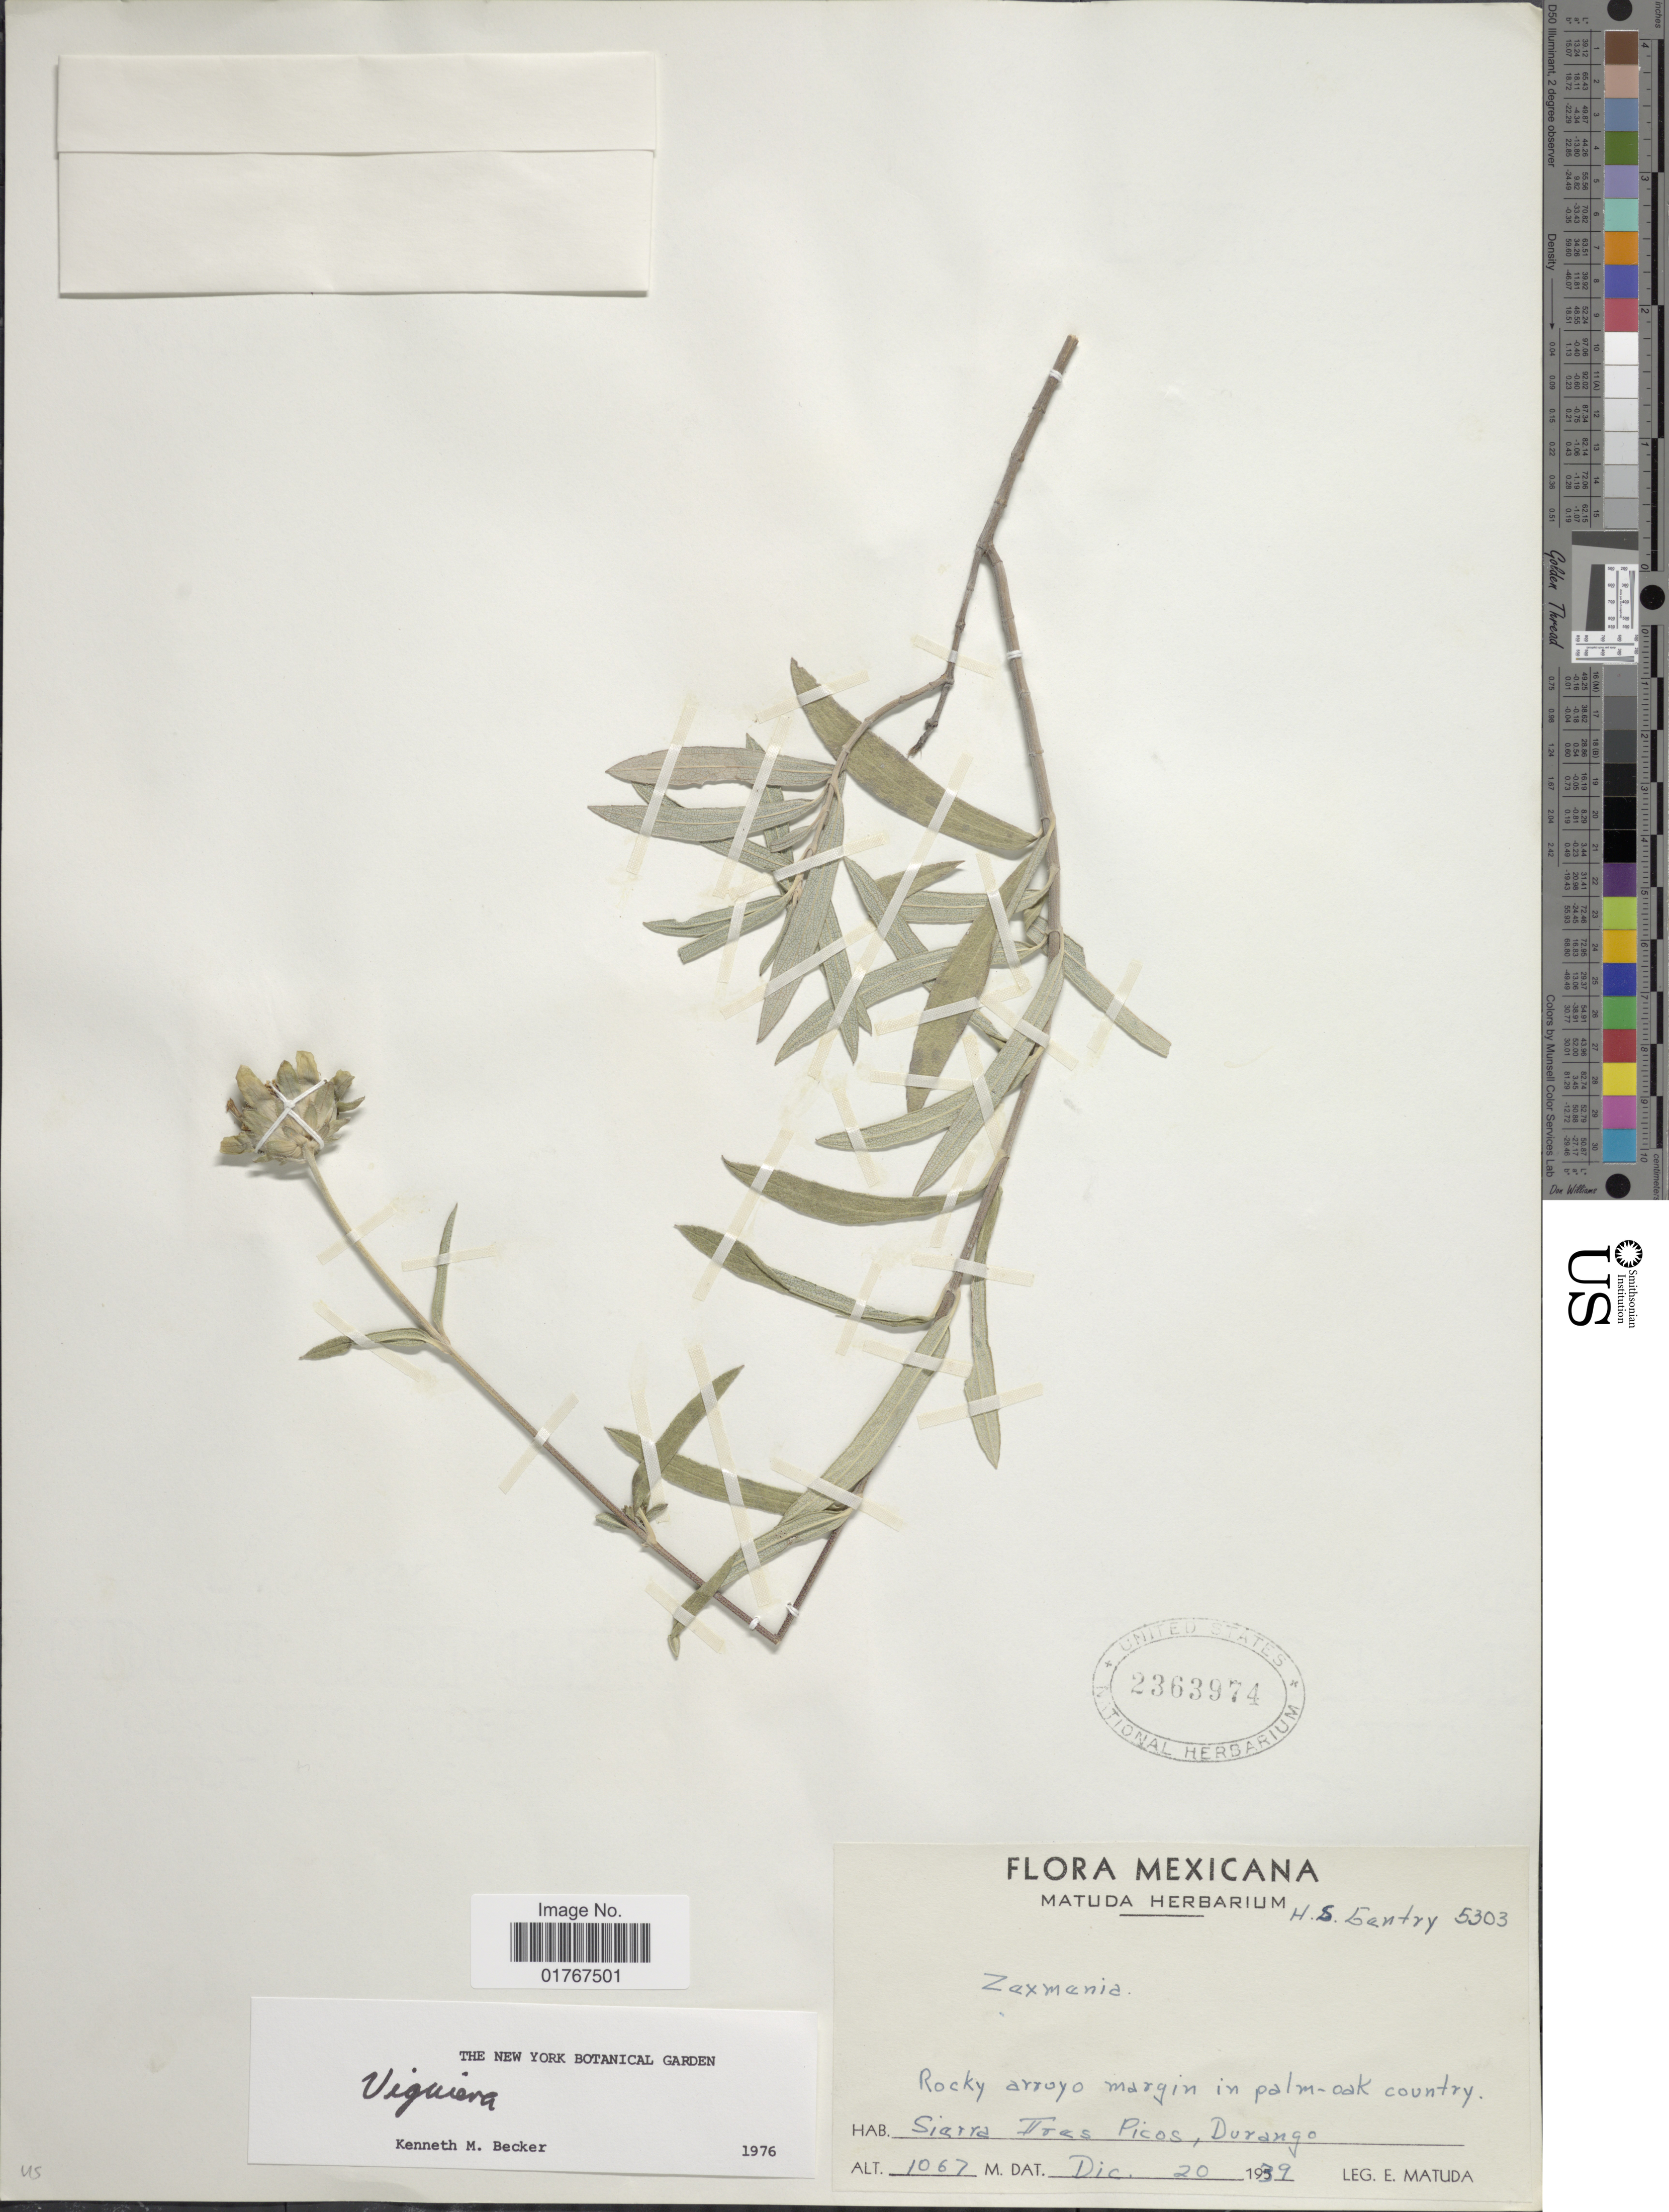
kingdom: Plantae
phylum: Tracheophyta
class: Magnoliopsida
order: Asterales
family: Asteraceae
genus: Viguiera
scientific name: Viguiera angustifolia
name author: (Hook.) S.F. Blake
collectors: E. Matuda & H. S. Gentry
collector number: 5303 ?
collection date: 1939-12-20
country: Mexico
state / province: Durango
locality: Rocky arroyo margin in palm-oak country. Sierra Trees Picos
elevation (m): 1067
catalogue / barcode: US 2363974